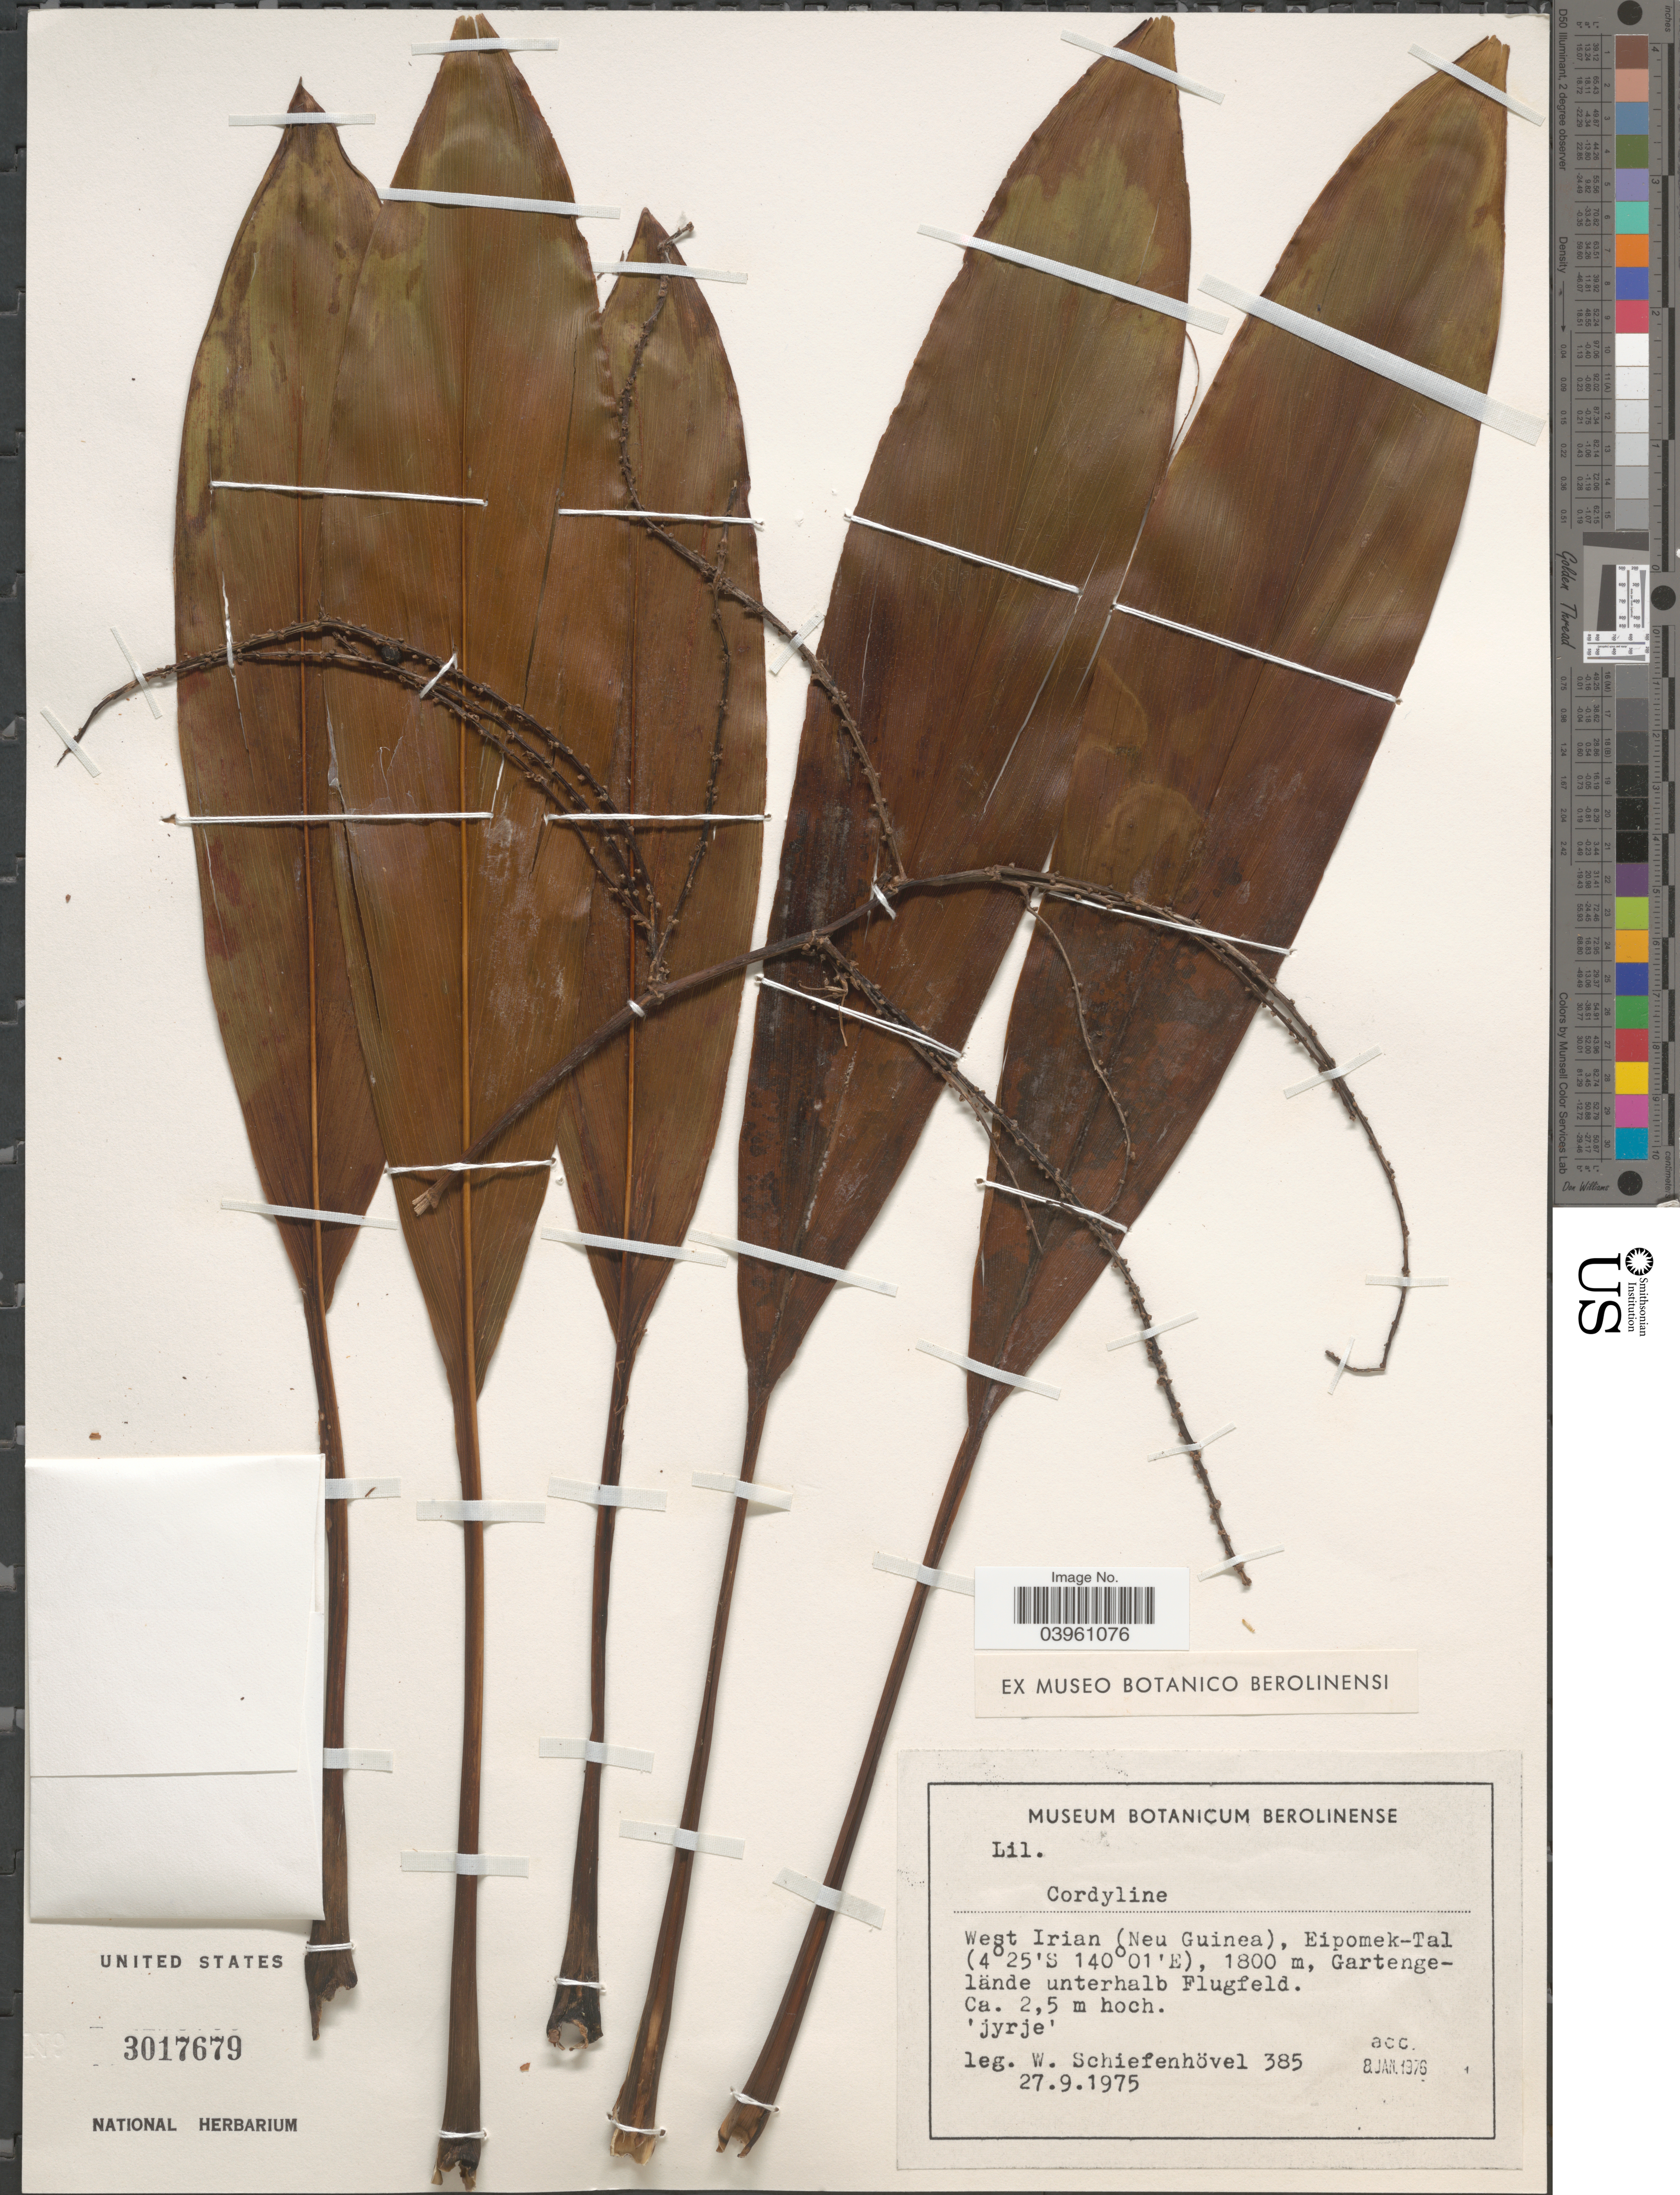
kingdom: Plantae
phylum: Tracheophyta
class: Liliopsida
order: Asparagales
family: Asparagaceae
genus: Cordyline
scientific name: Cordyline sp.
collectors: W. Schiefenhövel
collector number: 385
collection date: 1975-09-27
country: Indonesia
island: New Guinea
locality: West Irian (Neu Guinea), Eipomek-Tal, Gartenge-lände unterhalb Flugfeld.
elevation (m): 1800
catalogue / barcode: US 3017679